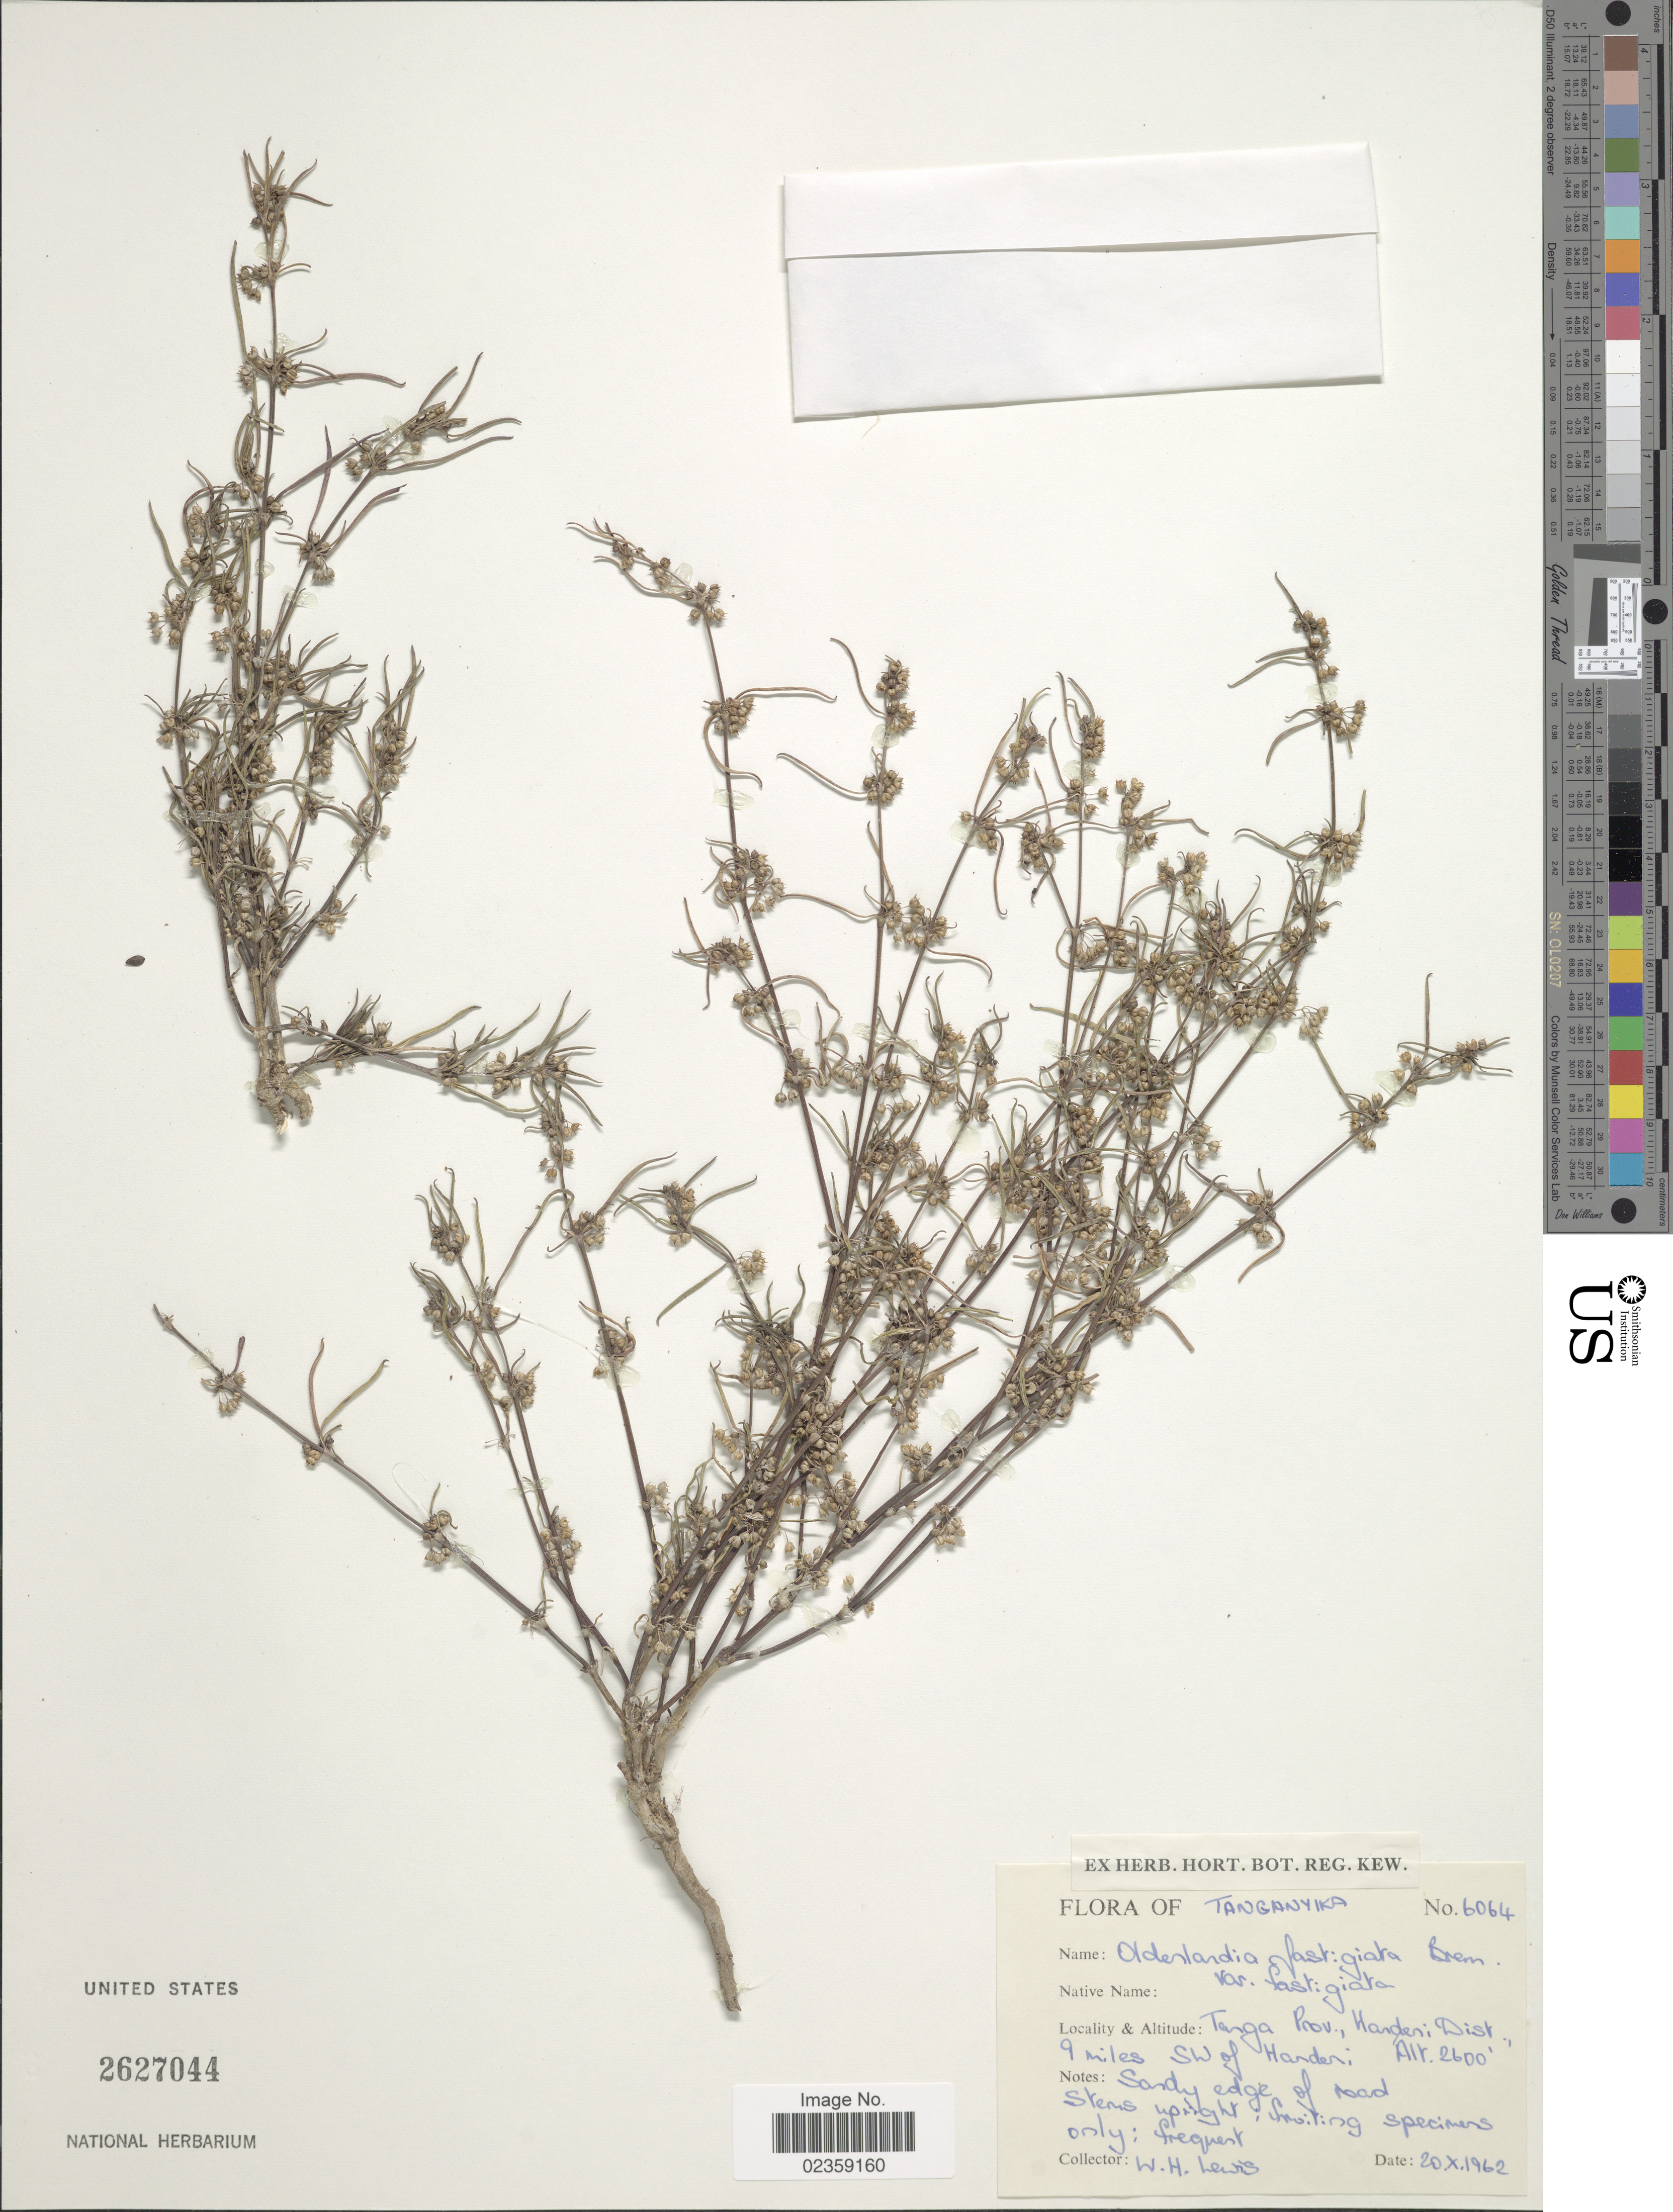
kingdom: Plantae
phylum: Tracheophyta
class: Magnoliopsida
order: Gentianales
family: Rubiaceae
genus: Oldenlandia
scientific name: Oldenlandia fastigiata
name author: Bremek.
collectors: W. H. Lewis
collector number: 6064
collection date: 1962-10-20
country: Tanzania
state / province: Tanga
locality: Tanganyika. Tanga Prov., Handeri Dist., 9 miles SW of Handeri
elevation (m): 792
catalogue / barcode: US 2627044